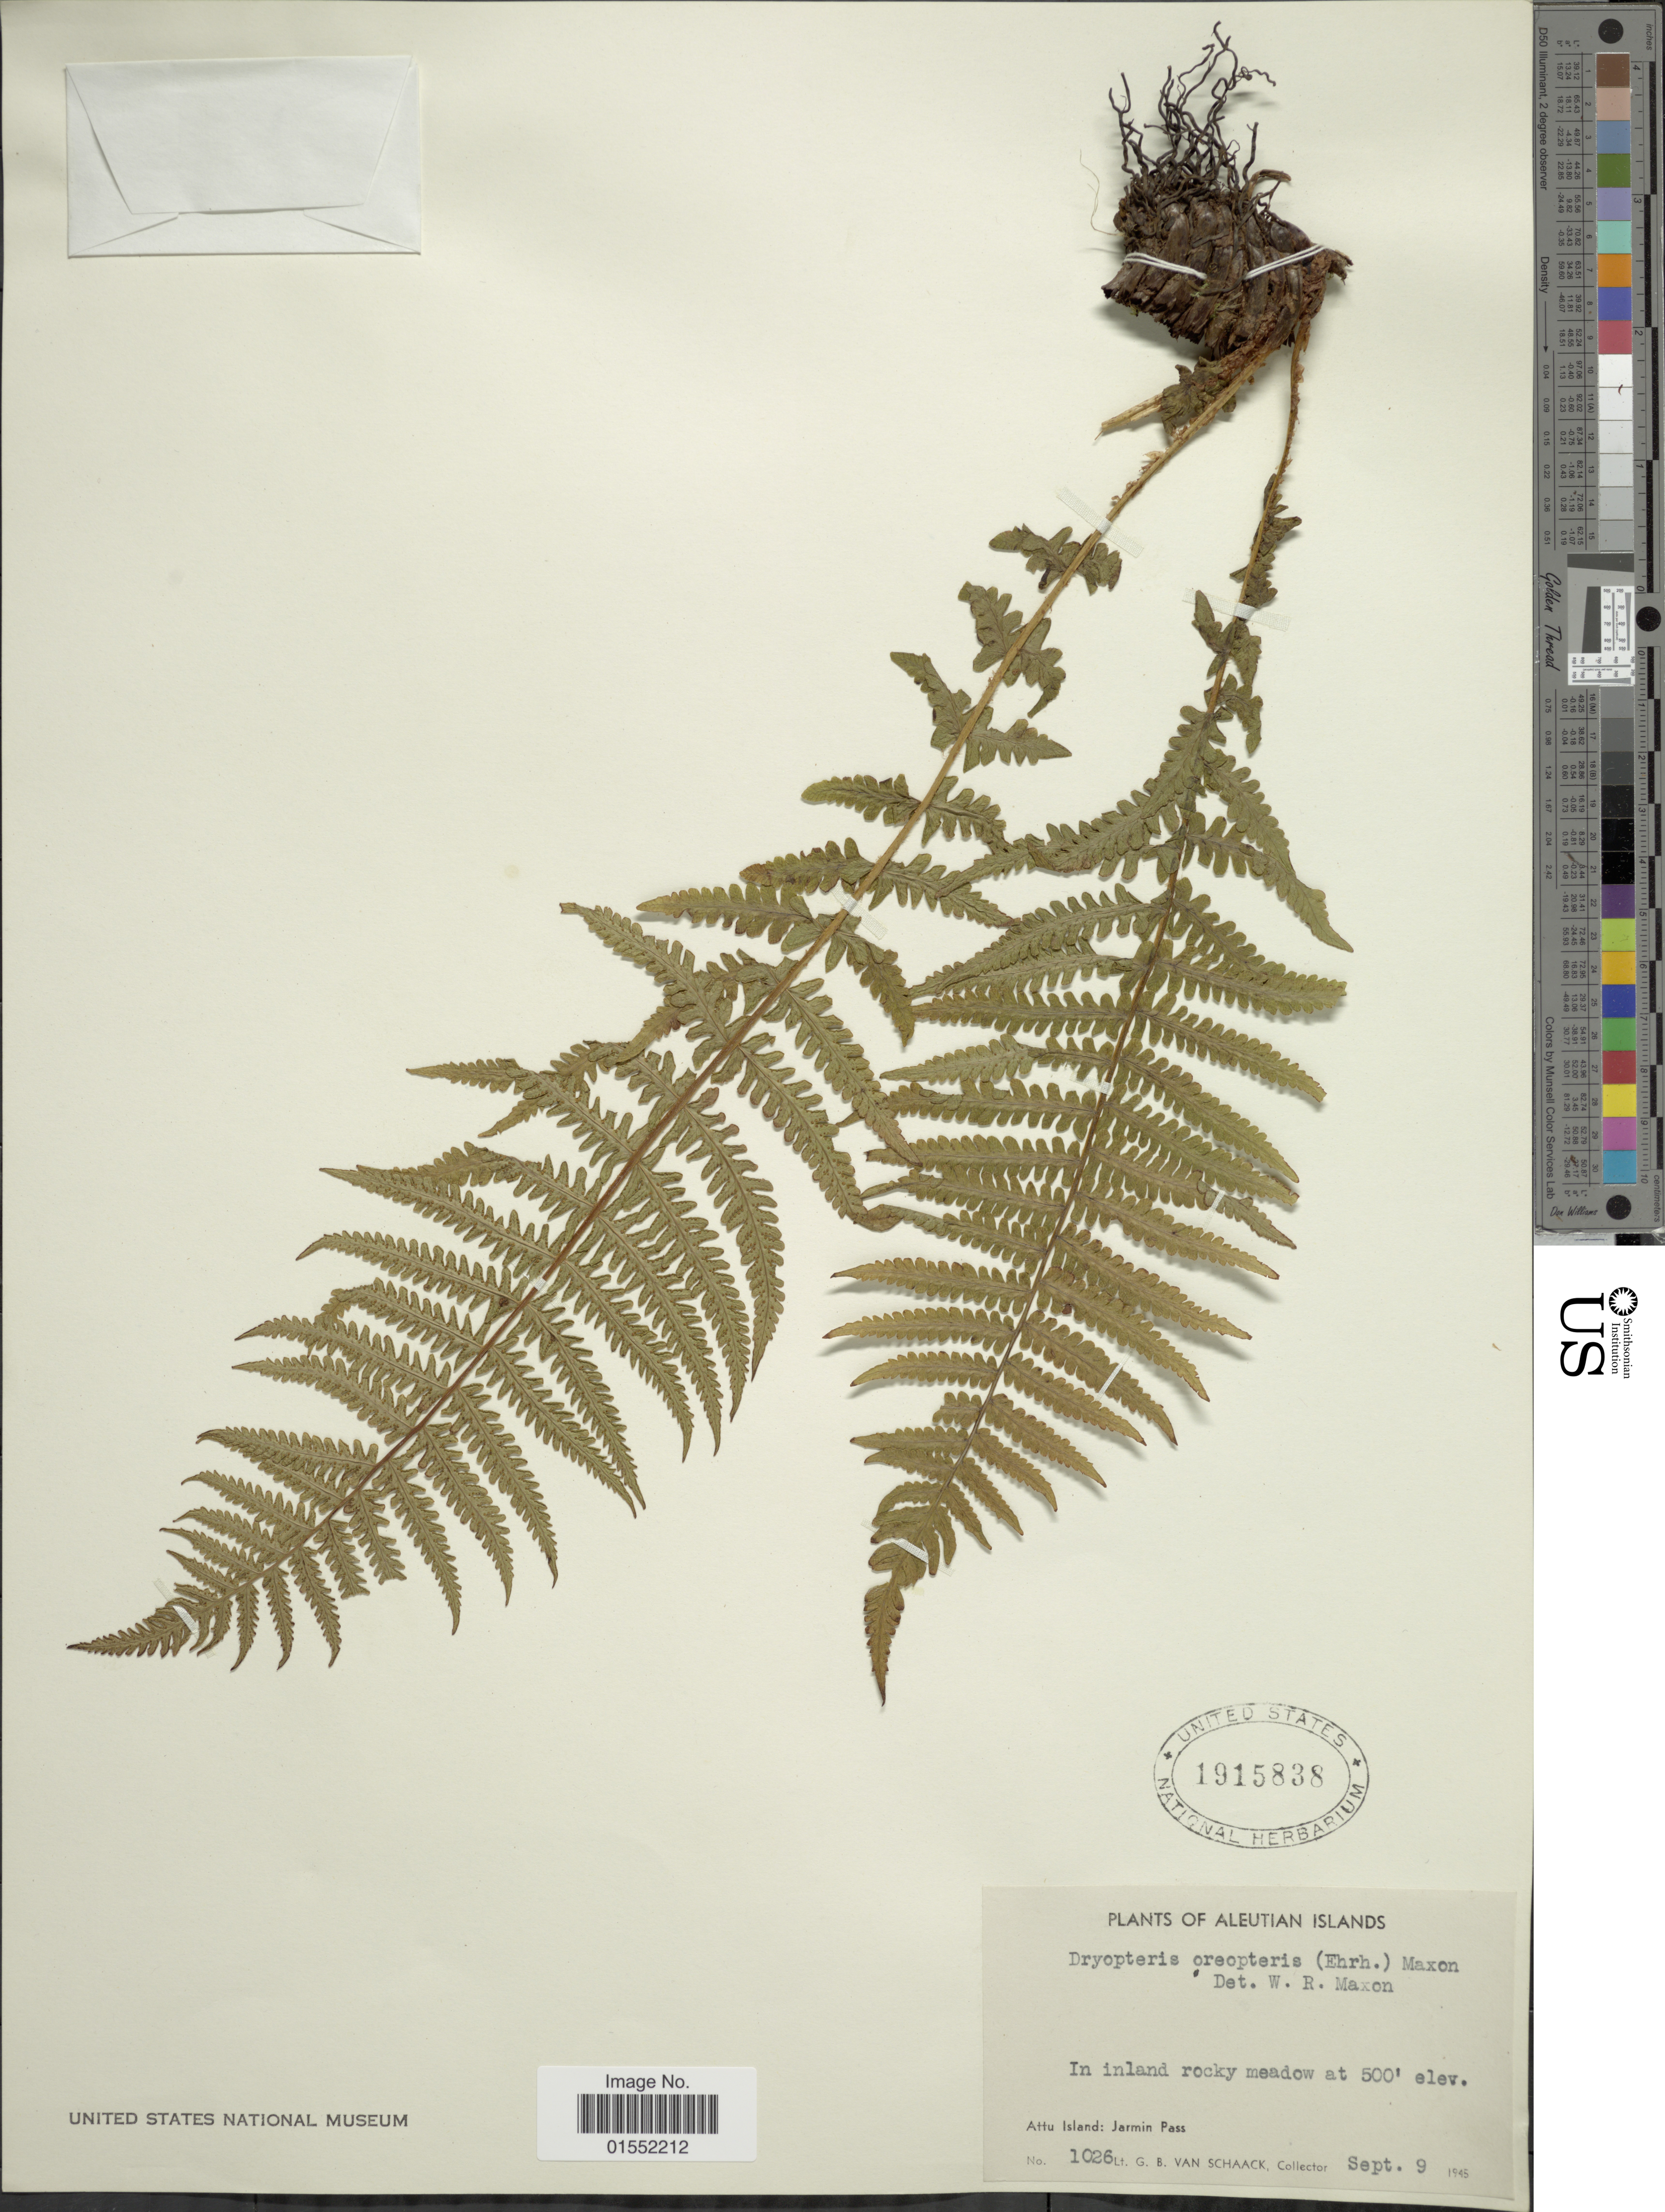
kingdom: Plantae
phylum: Tracheophyta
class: Polypodiopsida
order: Polypodiales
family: Dryopteridaceae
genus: Dryopteris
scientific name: Dryopteris sp.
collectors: G. Van Schaack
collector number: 1026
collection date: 1945-09-09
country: United States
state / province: Alaska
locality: Aleutian Islands, Attu Island: Jarmin Pass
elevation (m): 152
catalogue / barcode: US 1915838